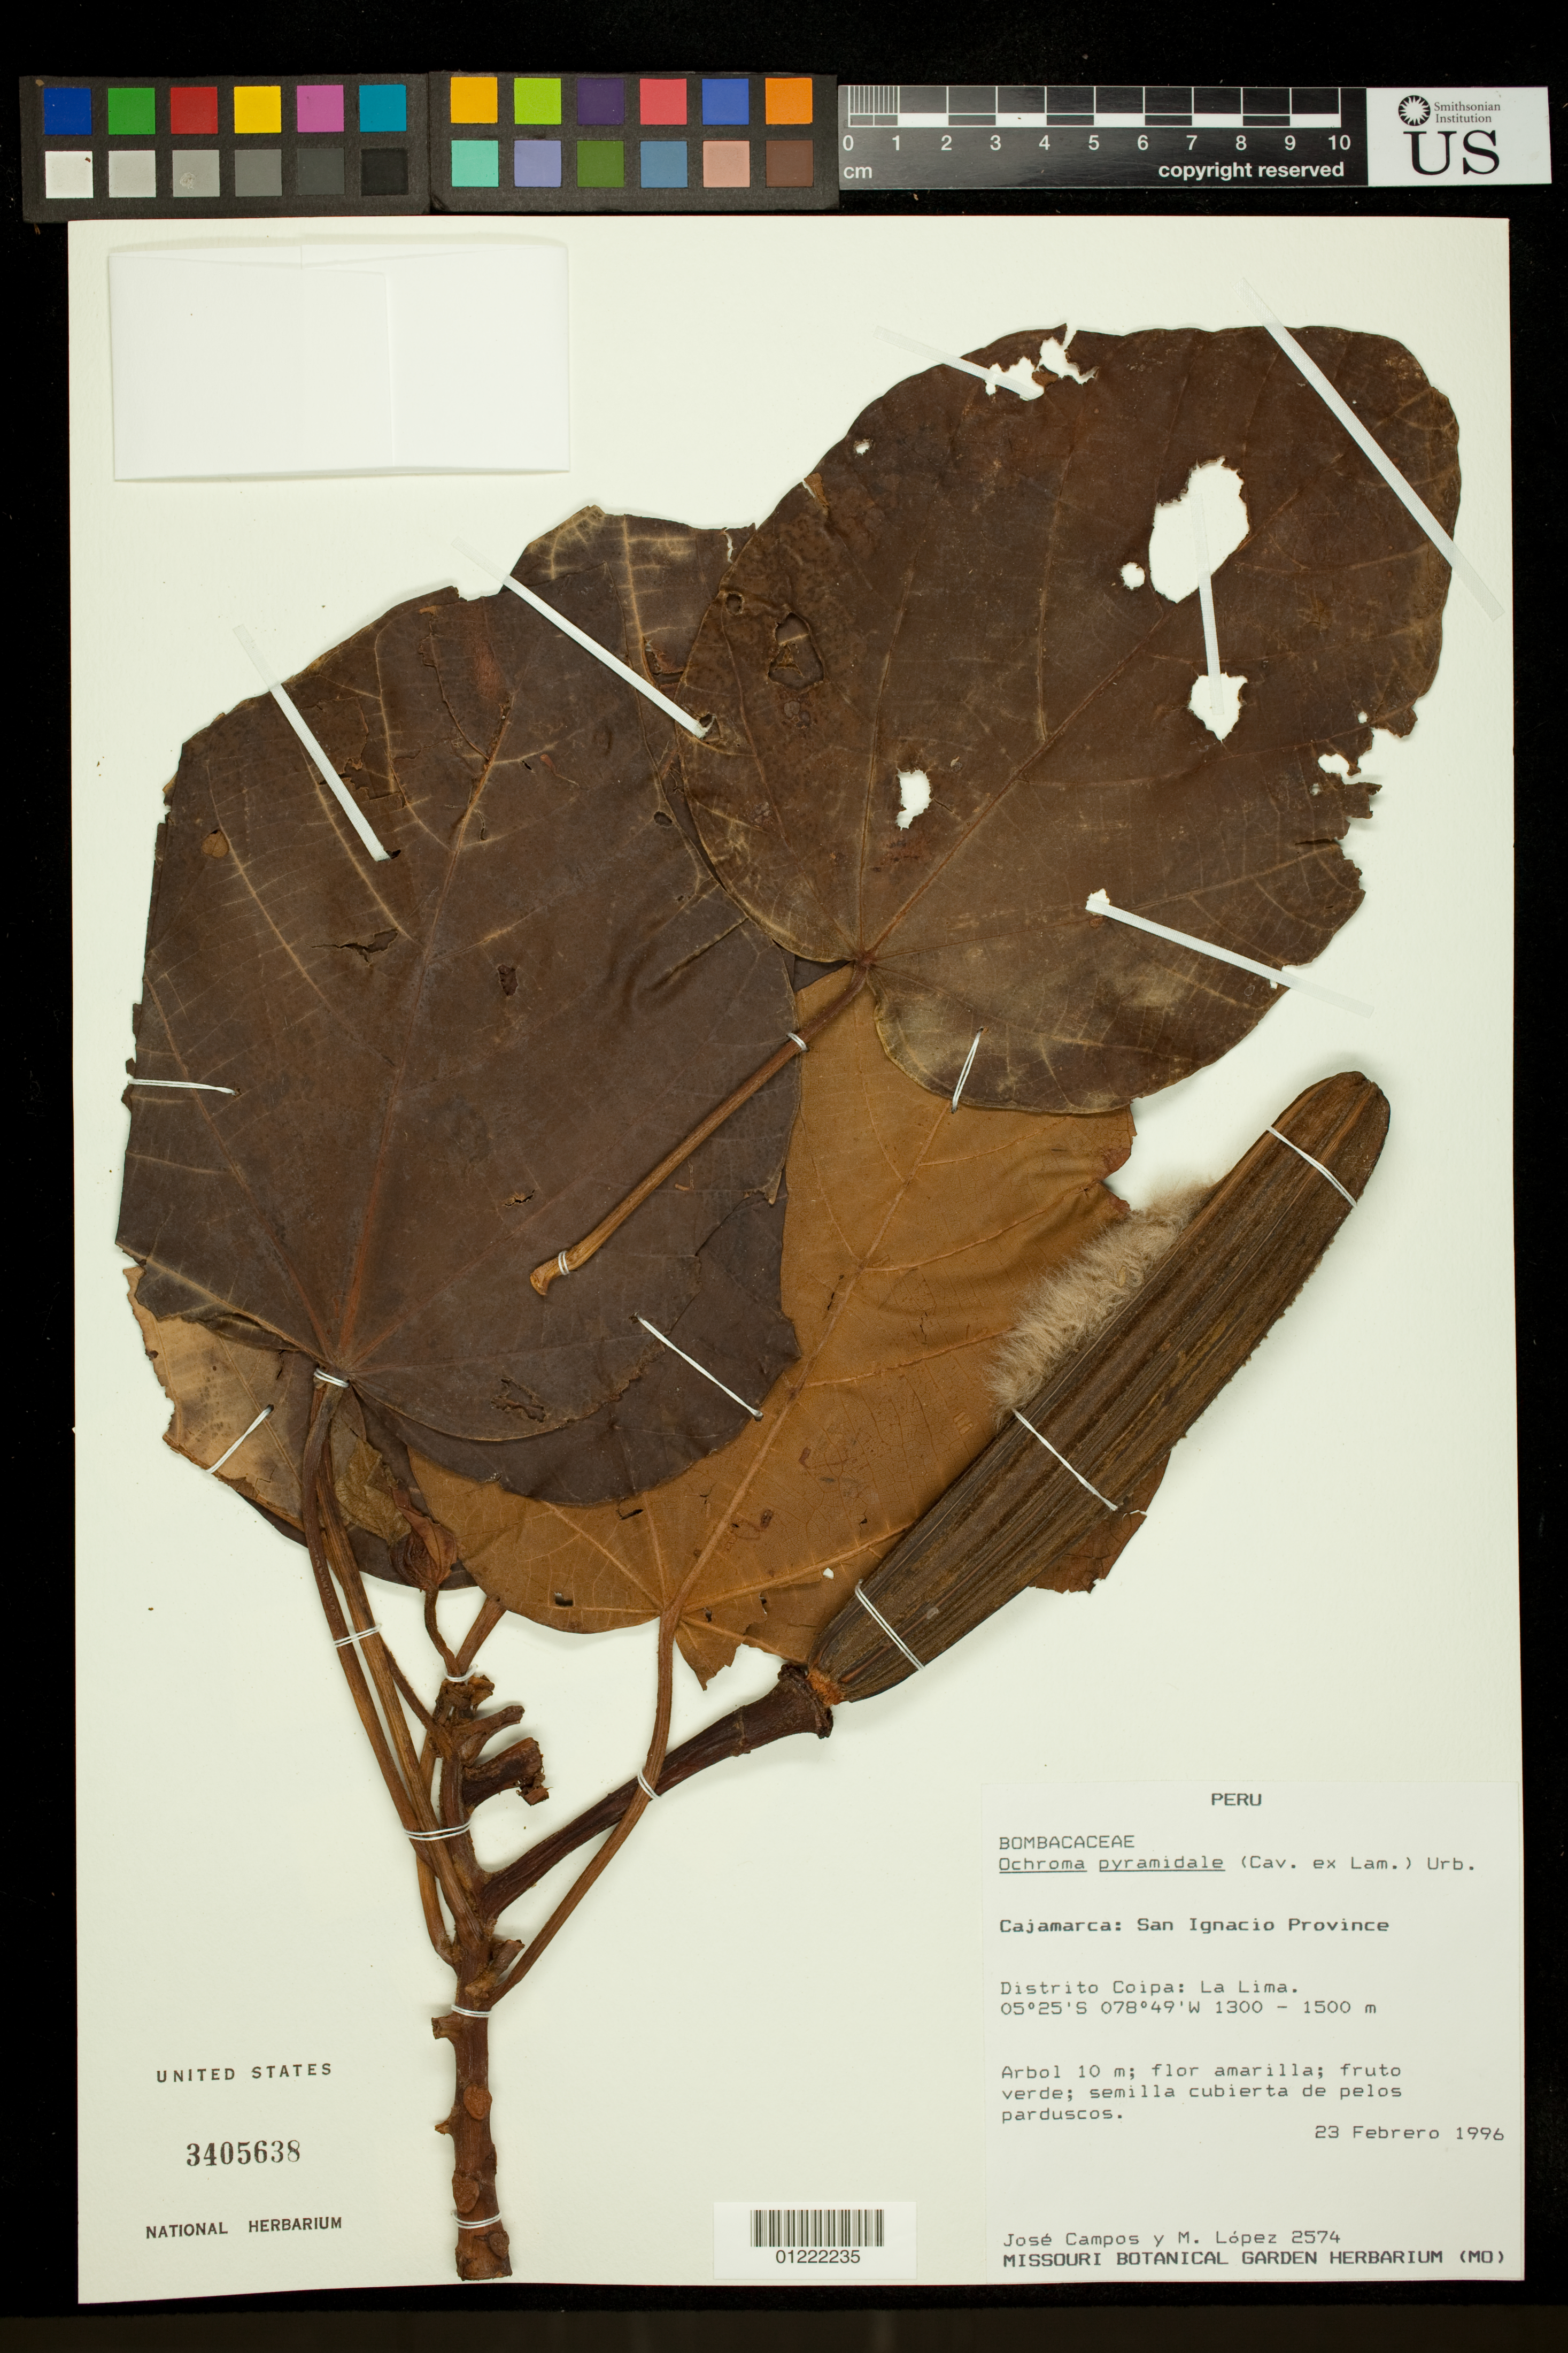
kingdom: Plantae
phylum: Tracheophyta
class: Magnoliopsida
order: Malvales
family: Malvaceae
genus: Ochroma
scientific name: Ochroma pyramidale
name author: (Cav. ex Lam.) Urb.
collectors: J. Campos & M. Lopez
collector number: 2574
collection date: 1996-02-23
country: Peru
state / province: Cajamarca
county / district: San Ignacio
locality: Distrito Coipa: La Lima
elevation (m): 1300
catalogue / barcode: US 3405638